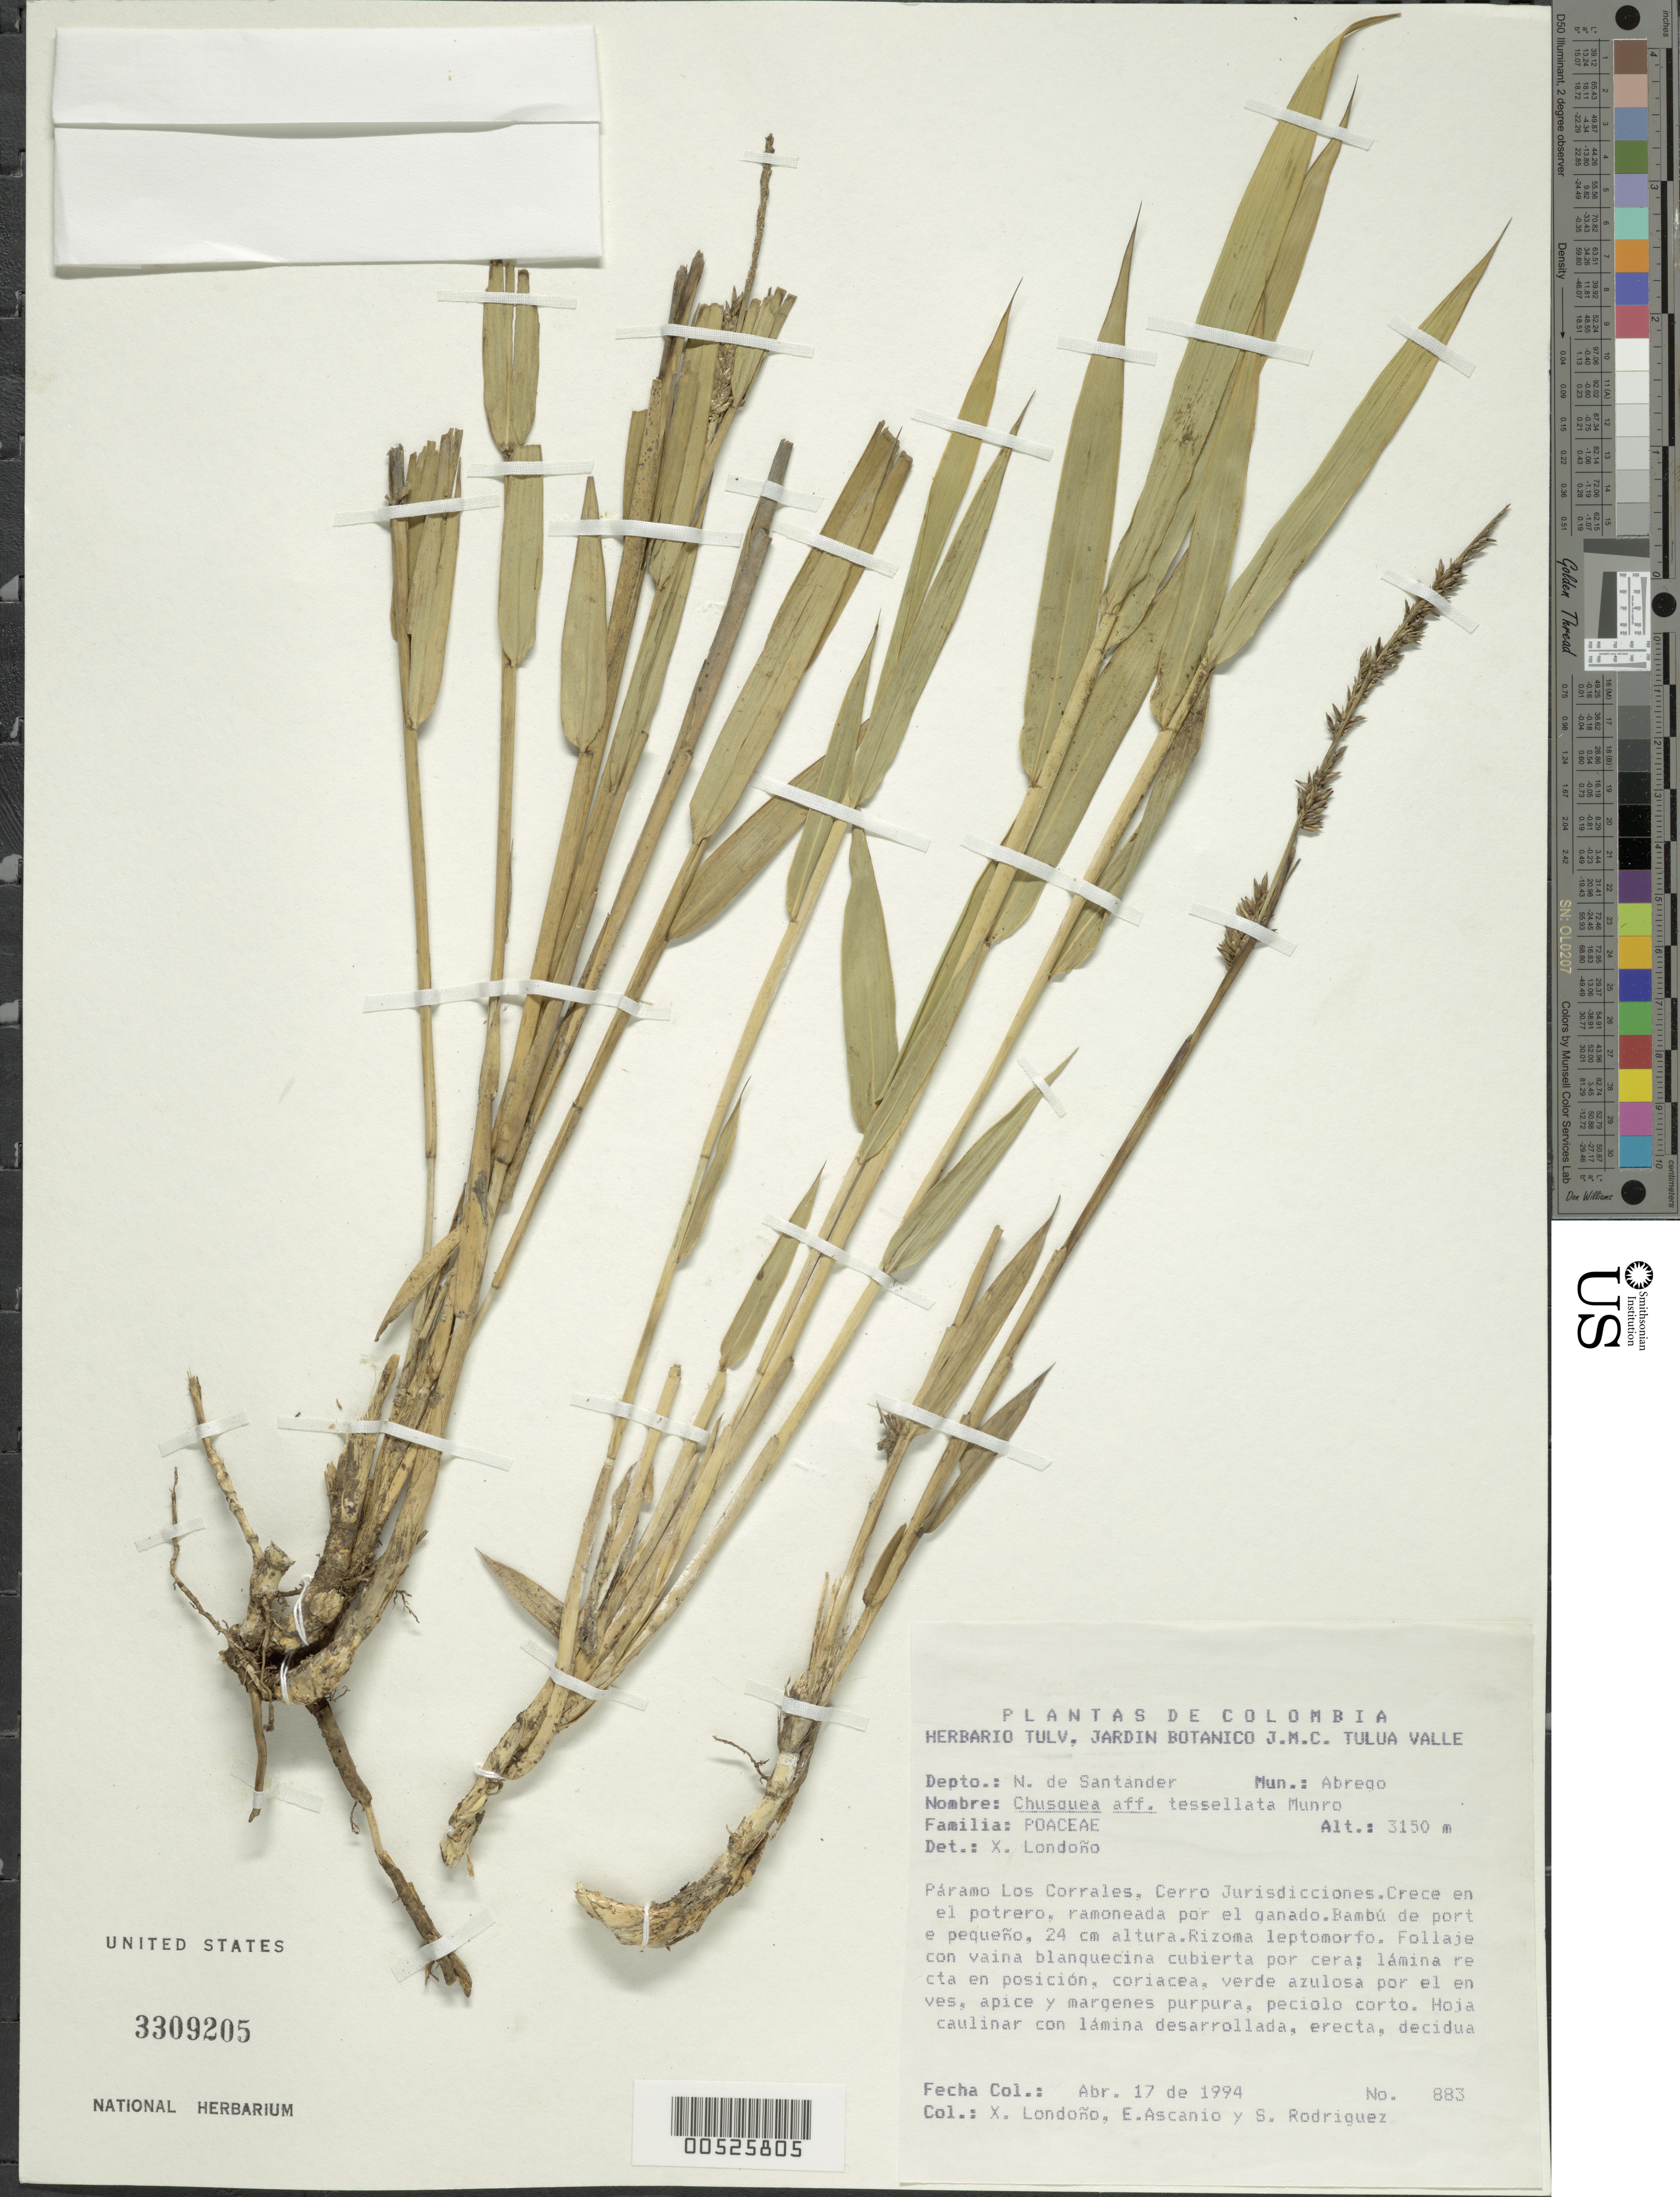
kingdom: Plantae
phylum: Tracheophyta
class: Liliopsida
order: Poales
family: Poaceae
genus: Chusquea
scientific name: Chusquea tessellata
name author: Munro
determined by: Londoño, X., (TULV), Jardin Botanico "Juan Maria Cespedes"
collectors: X. Londoño, E. Ascanio & S. Rodriguez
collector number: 883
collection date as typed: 17 Apr 1994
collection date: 1994-04-17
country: Colombia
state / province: Norte de Santander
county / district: Ábrego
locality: Paramo los Corrales, Cerro Jurisdicciones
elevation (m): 3150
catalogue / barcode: US 3309205